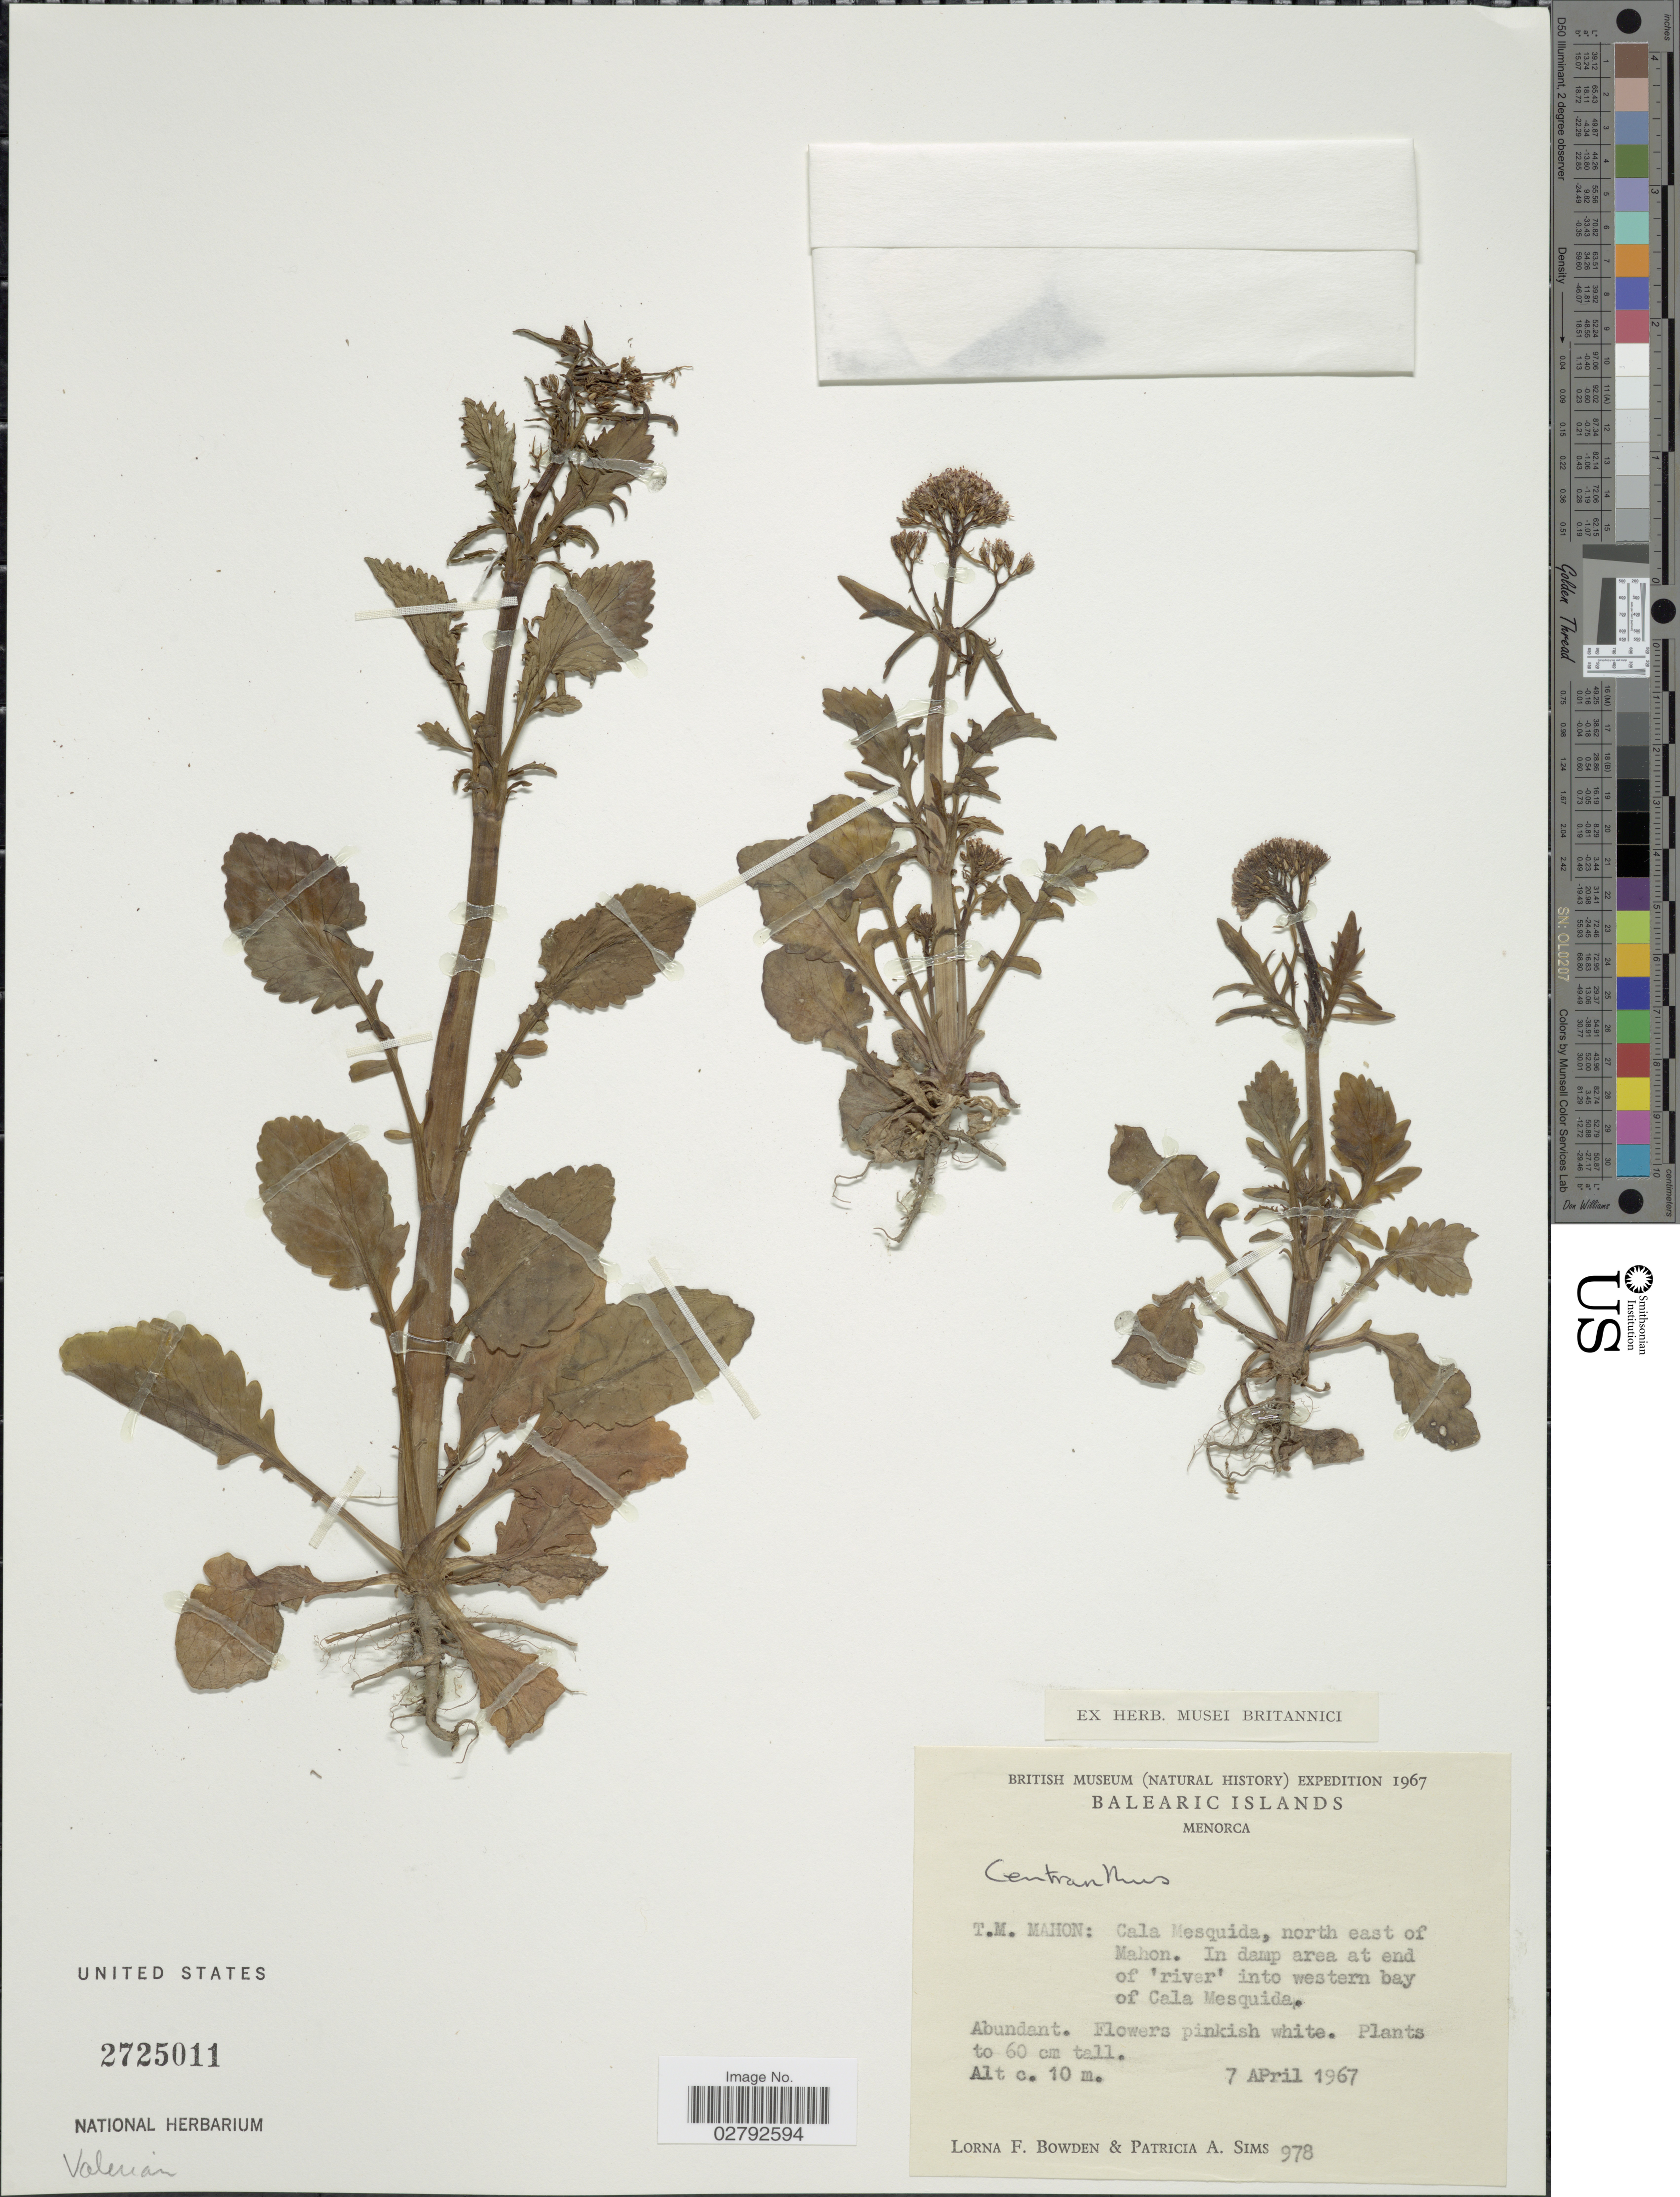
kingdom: Plantae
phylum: Tracheophyta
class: Magnoliopsida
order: Dipsacales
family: Caprifoliaceae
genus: Centranthus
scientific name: Centranthus sp.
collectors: L. F. Bowden & P. A. Sims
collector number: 978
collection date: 1967-04-07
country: Spain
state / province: Islas Baleares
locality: Balearic Islands. Menorca. T.M. Mahon: Cala Mesquida, north east of Mahon. In damp area at end of 'river' into western bay of Cala Mesquida.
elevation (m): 10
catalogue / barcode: US 2725011